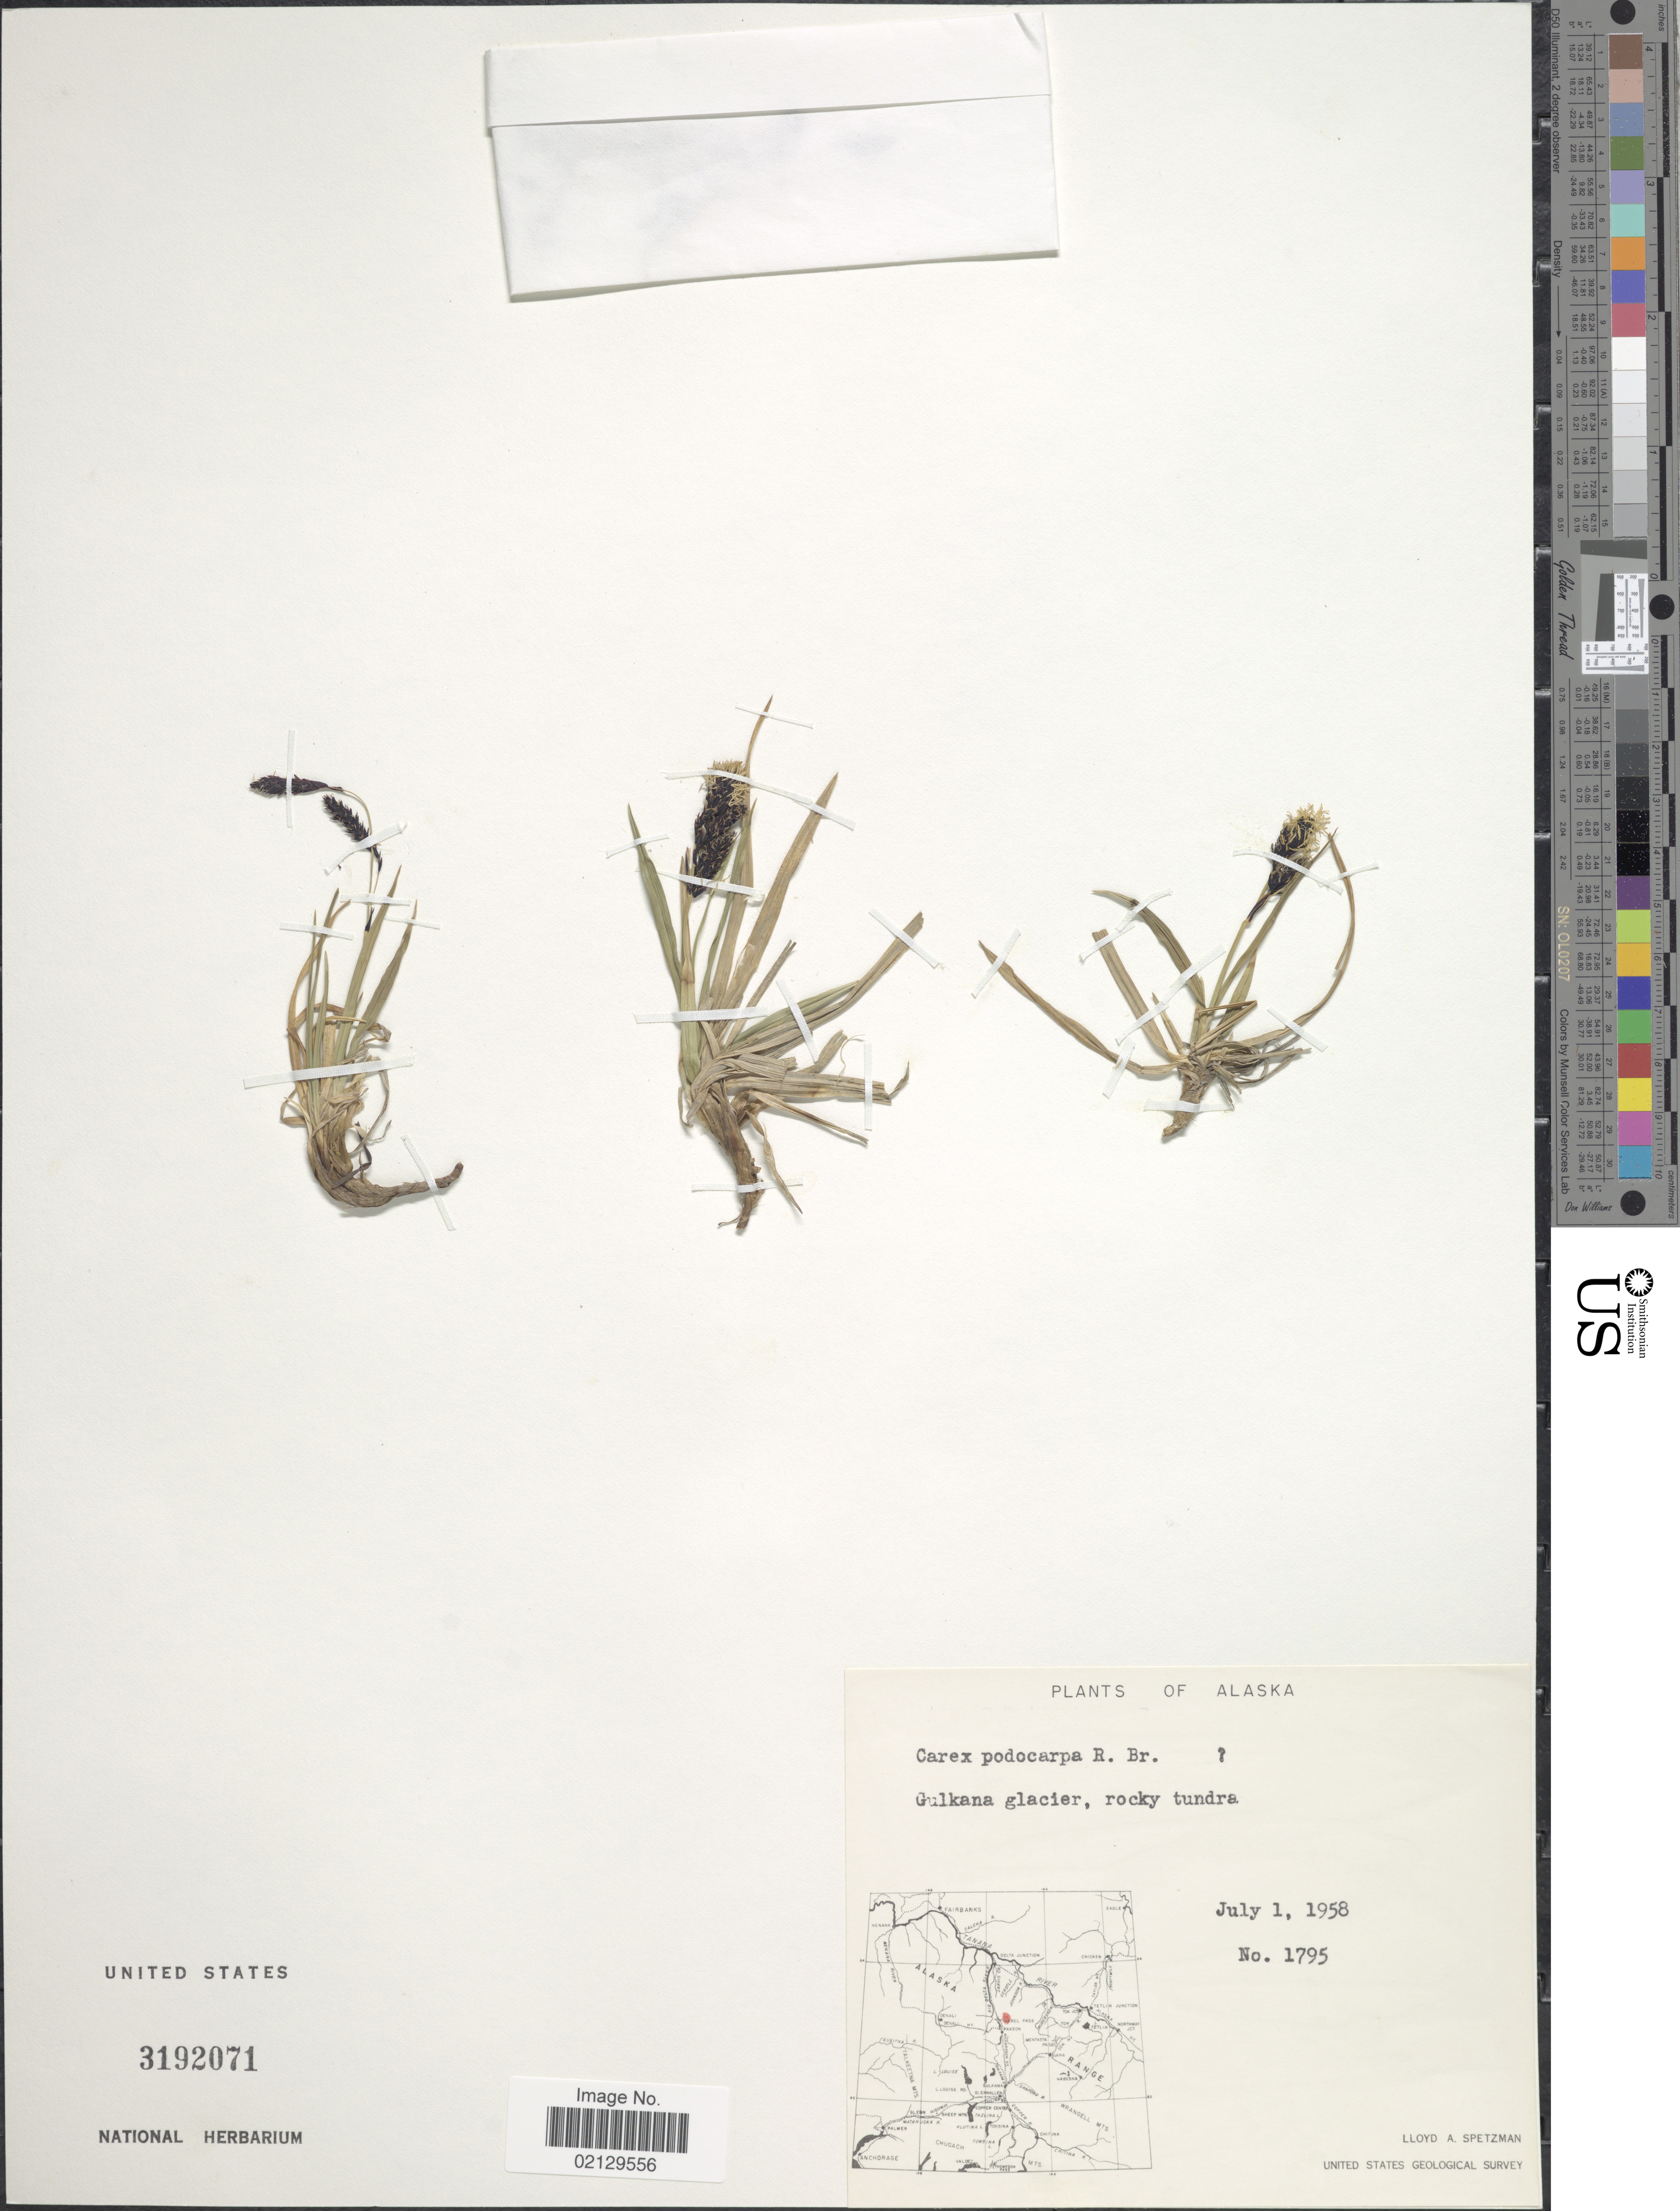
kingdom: Plantae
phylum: Tracheophyta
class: Liliopsida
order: Poales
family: Cyperaceae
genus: Carex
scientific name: Carex podocarpa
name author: R. Br.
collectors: L. Spetzman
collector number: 1795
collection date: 1958-07-01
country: United States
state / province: Alaska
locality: Gulkana glacier, rocky tundra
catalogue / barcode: US 3192071